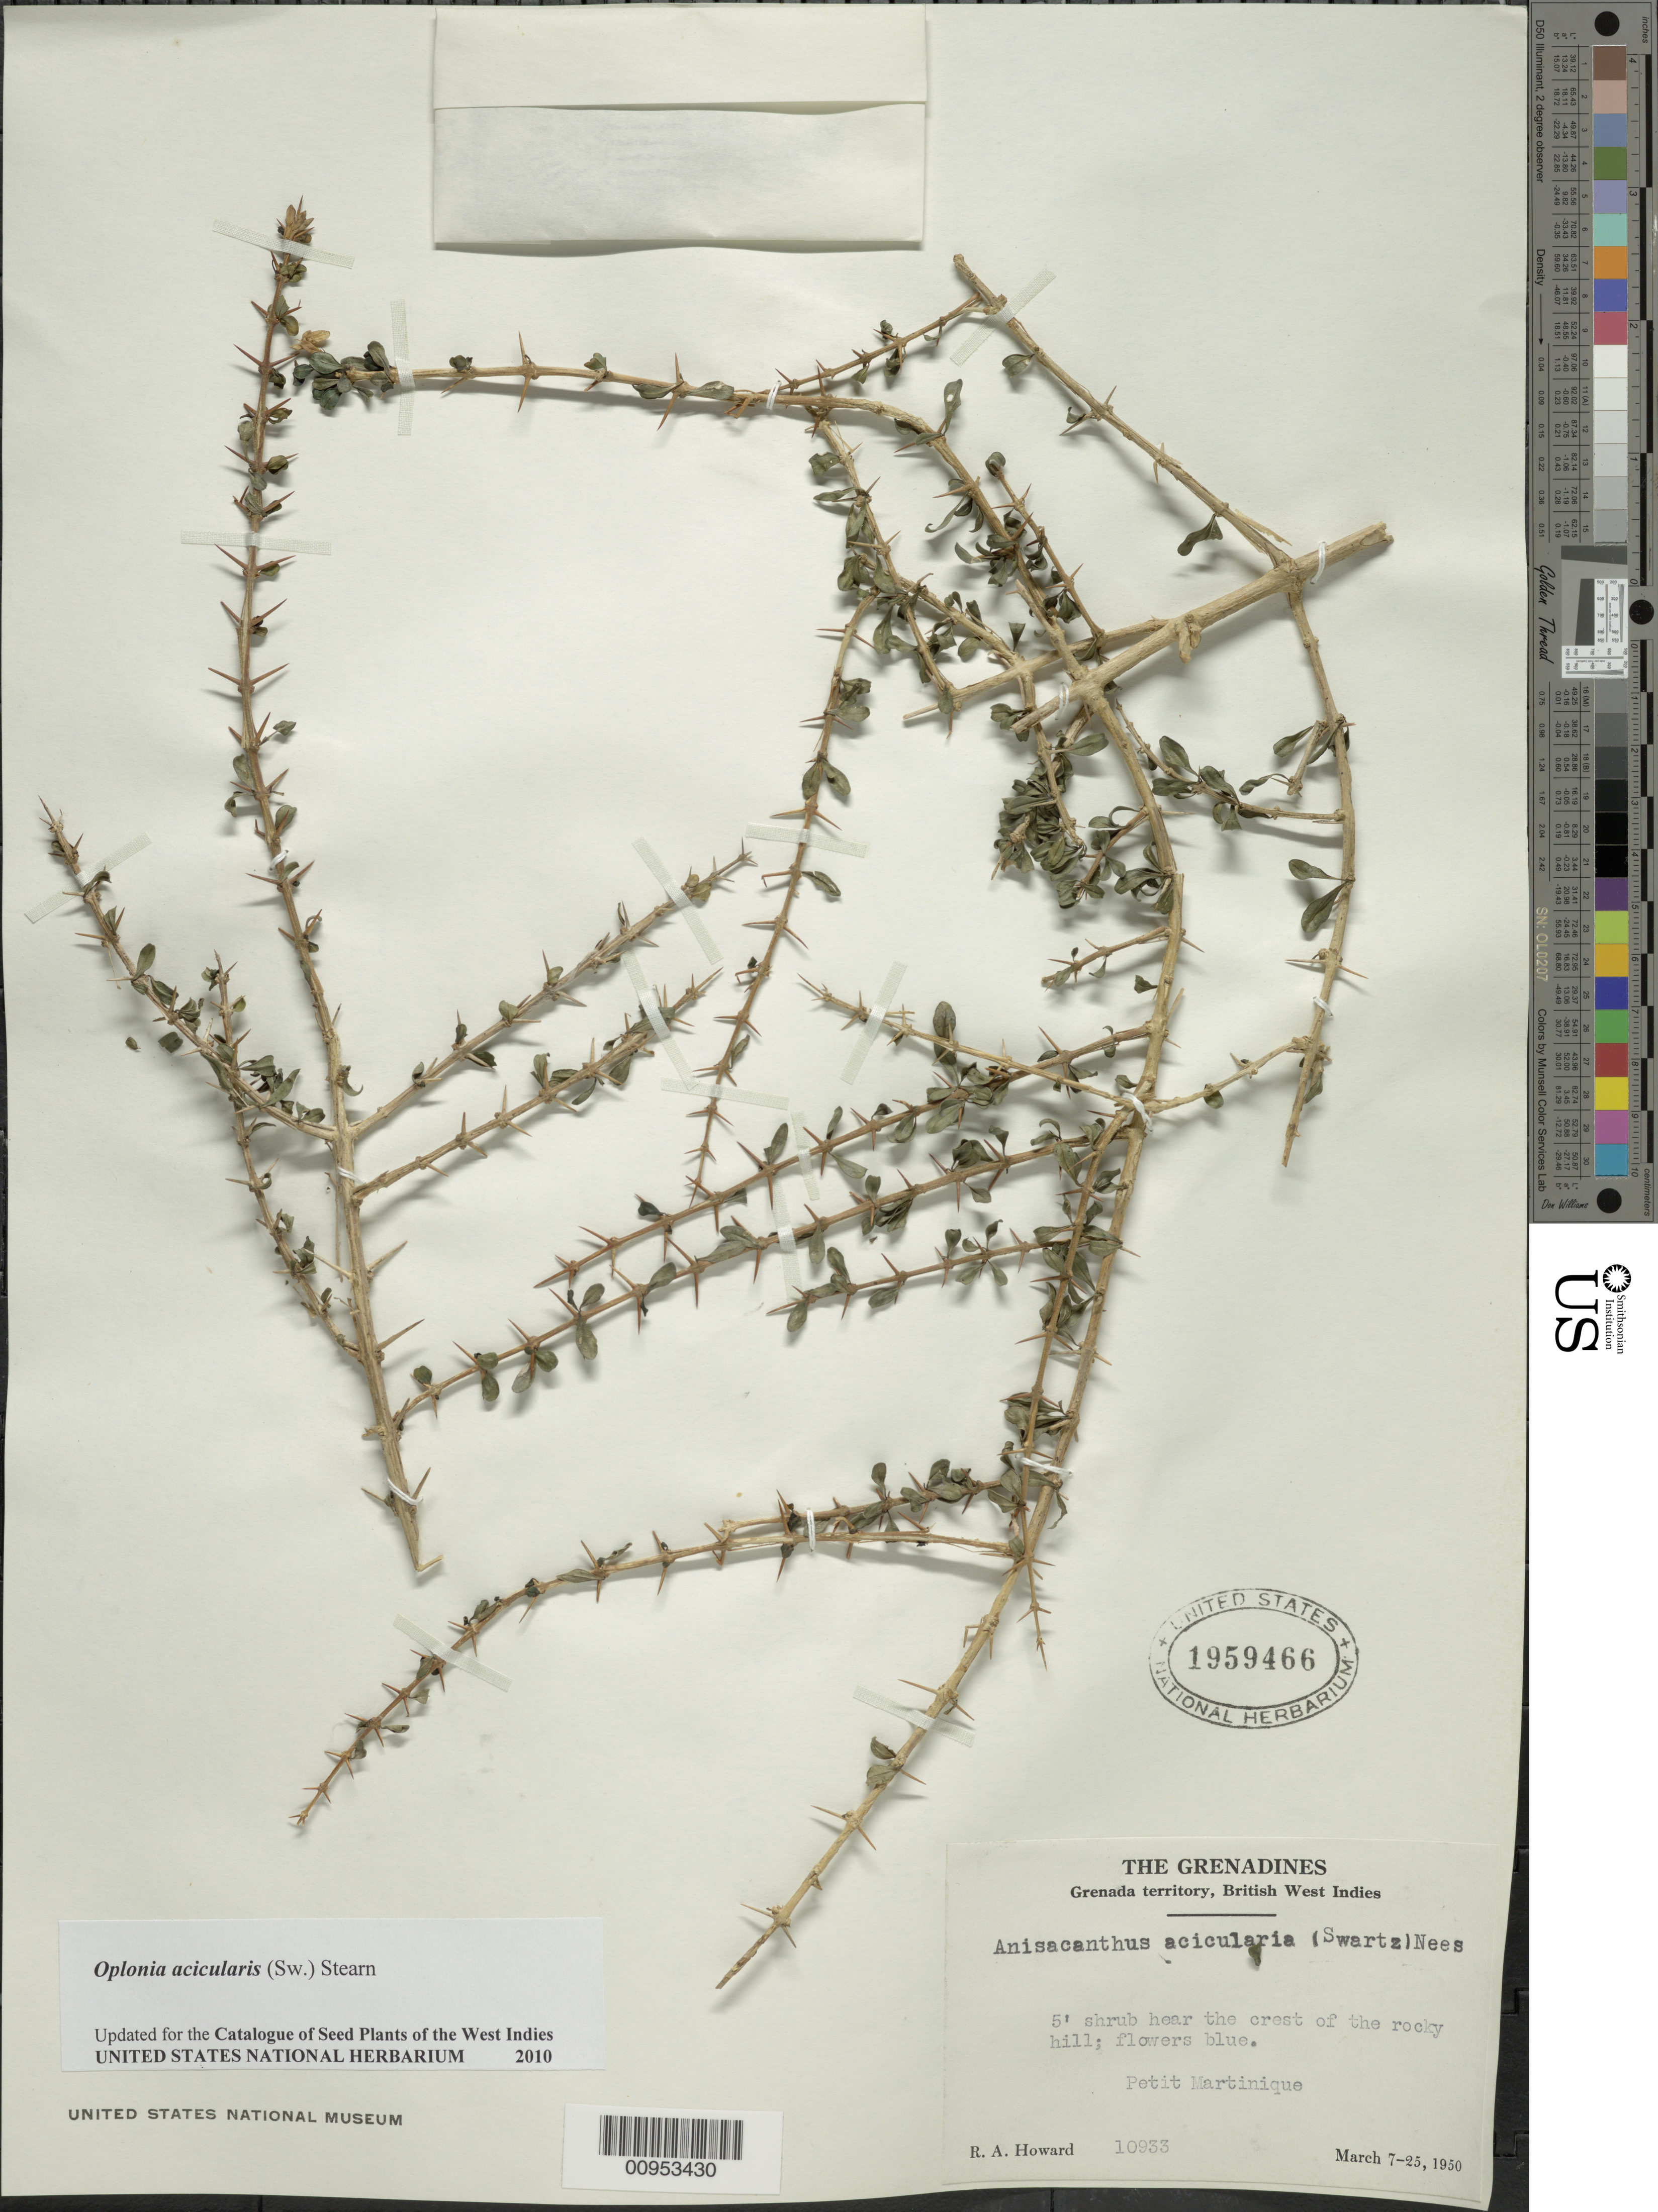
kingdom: Plantae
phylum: Tracheophyta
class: Magnoliopsida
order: Lamiales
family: Acanthaceae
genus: Oplonia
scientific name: Oplonia acicularis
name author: (Sw.) Stearn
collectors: R. A. Howard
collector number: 10933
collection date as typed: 07 Mar 1950 to 25 Mar 1950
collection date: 1950-03-07/1950-03-25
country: St. Vincent - Grenadines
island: Petit Martinique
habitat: Near the crest of the rocky hill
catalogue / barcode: US 1959466